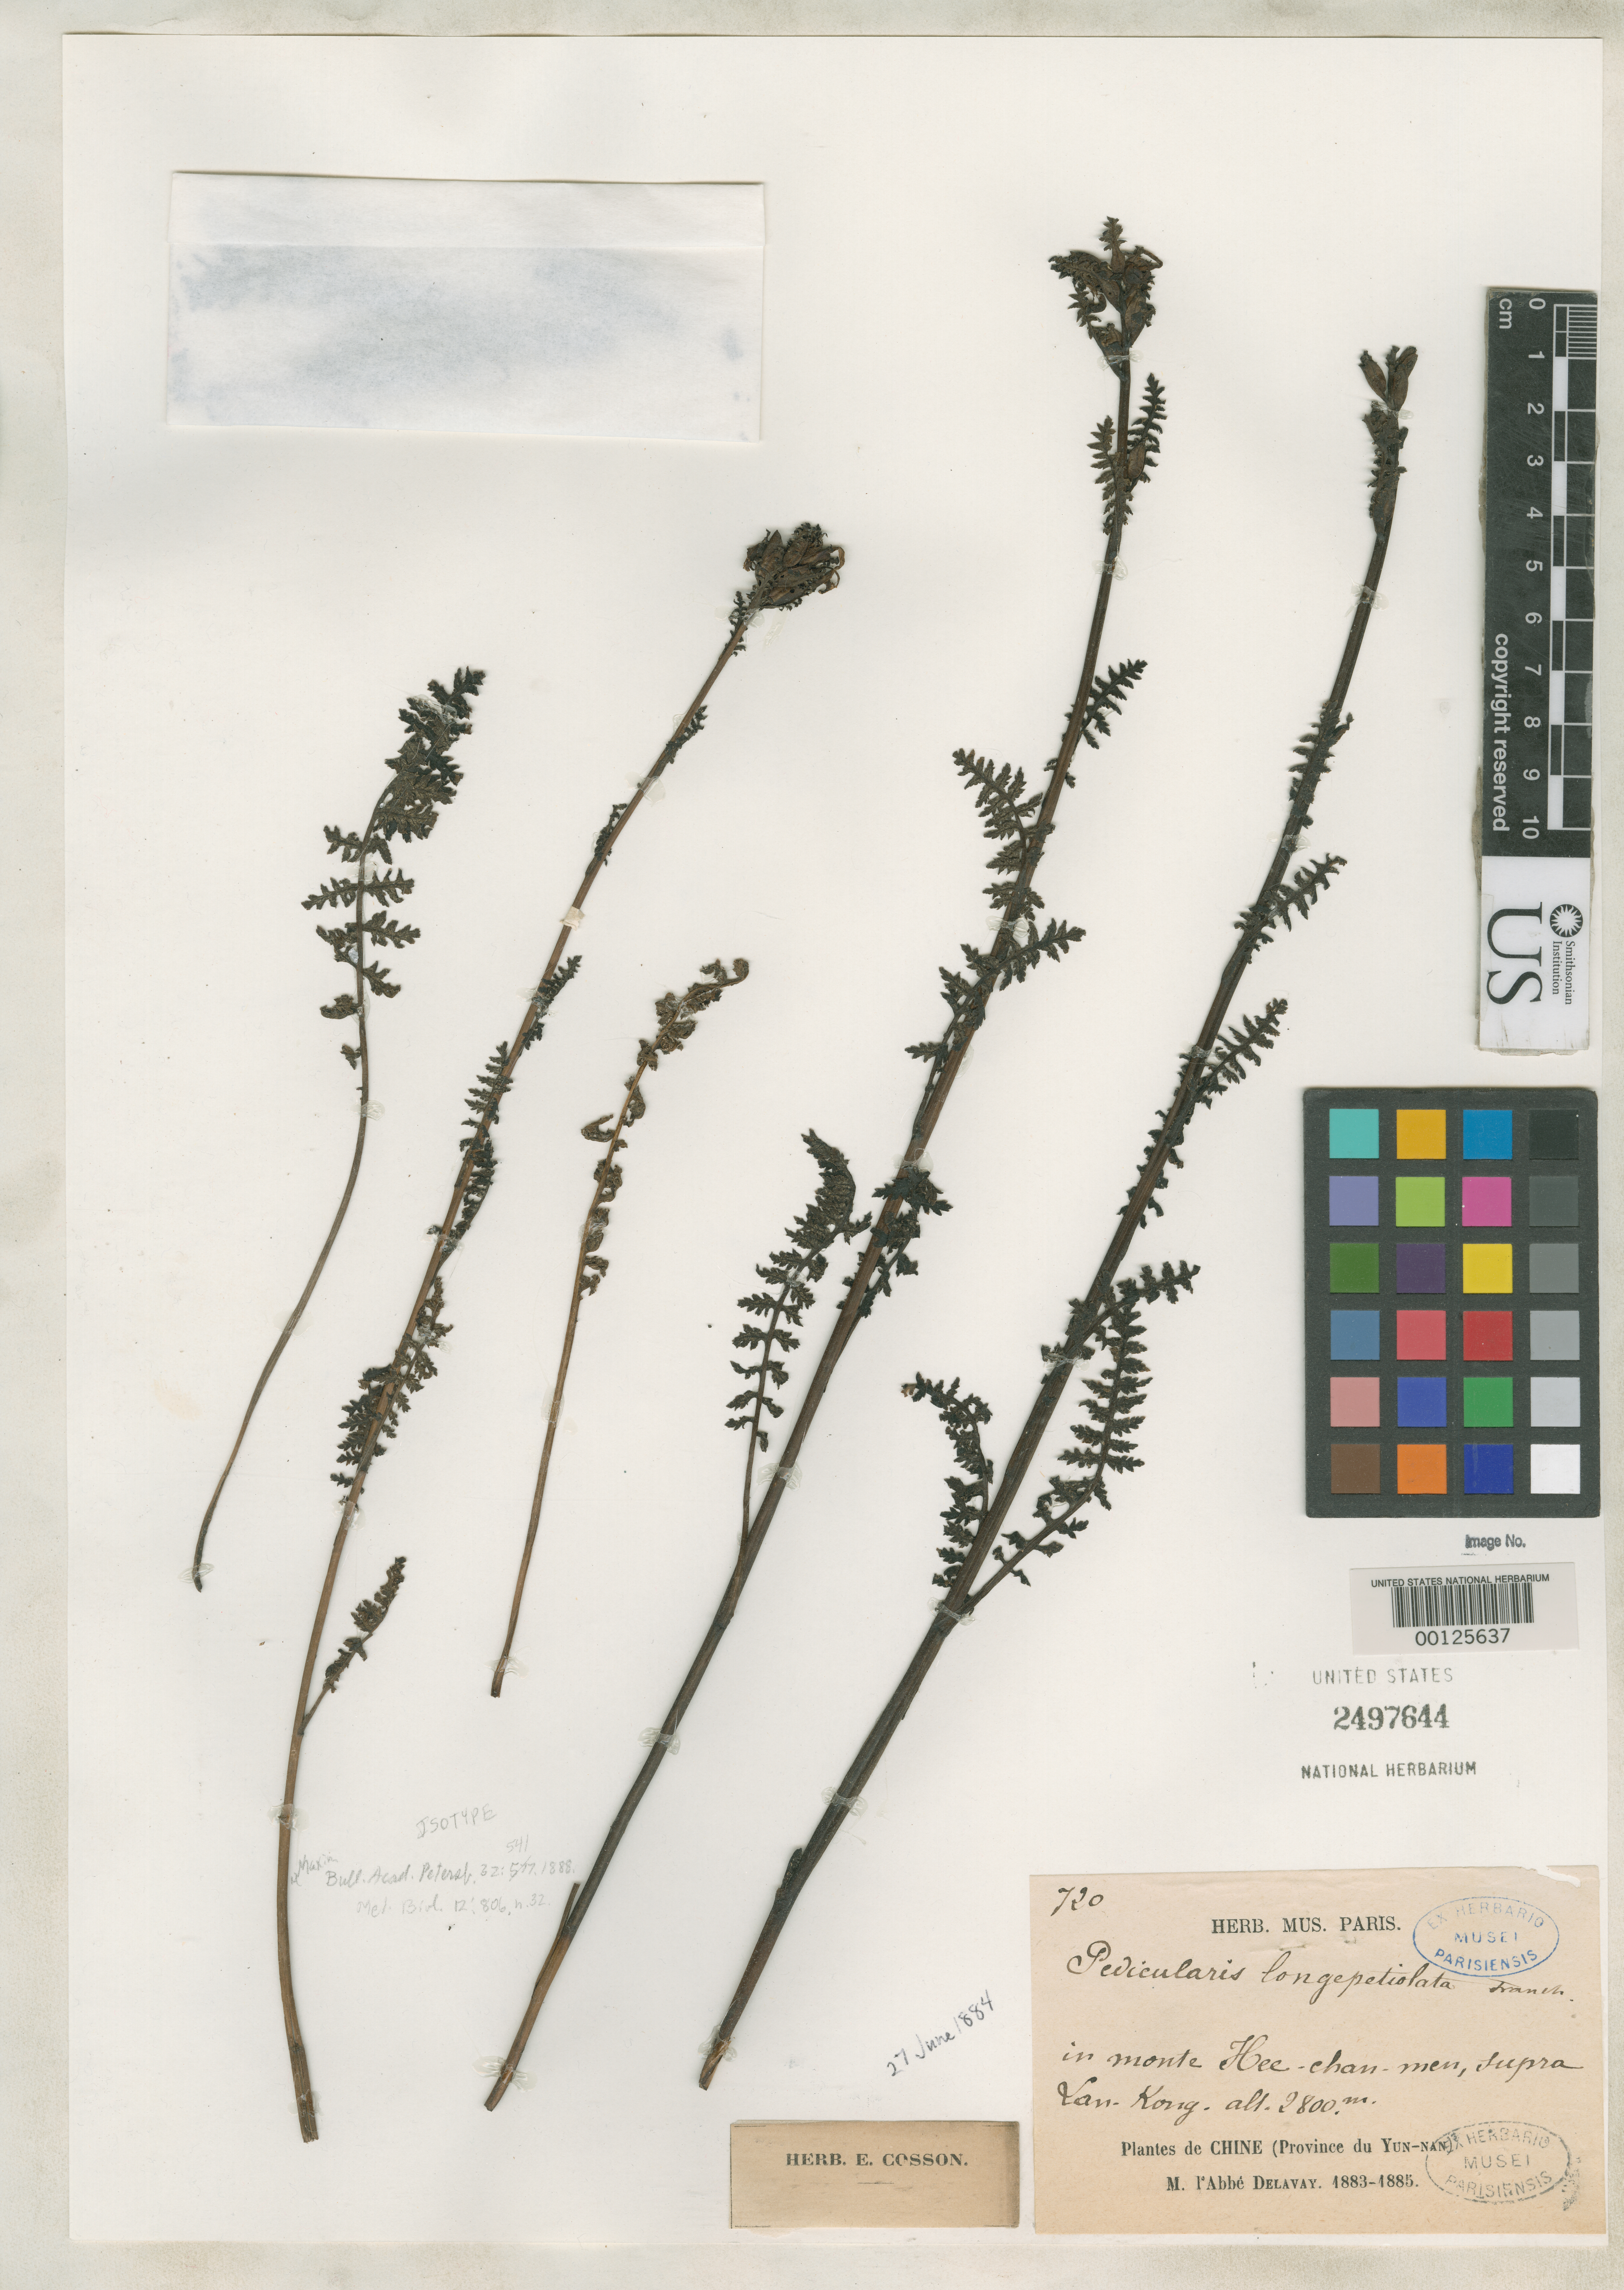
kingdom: Plantae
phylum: Tracheophyta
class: Magnoliopsida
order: Lamiales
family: Orobanchaceae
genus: Pedicularis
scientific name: Pedicularis longepetiolata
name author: Franch. ex Maxim.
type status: Isotype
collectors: P. Delavay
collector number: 720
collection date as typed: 17 Jun 1884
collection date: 1884-06-17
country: China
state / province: Yunnan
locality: Monte Hee-chan-men, Upra Lan-kong.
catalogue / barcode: US 2497644